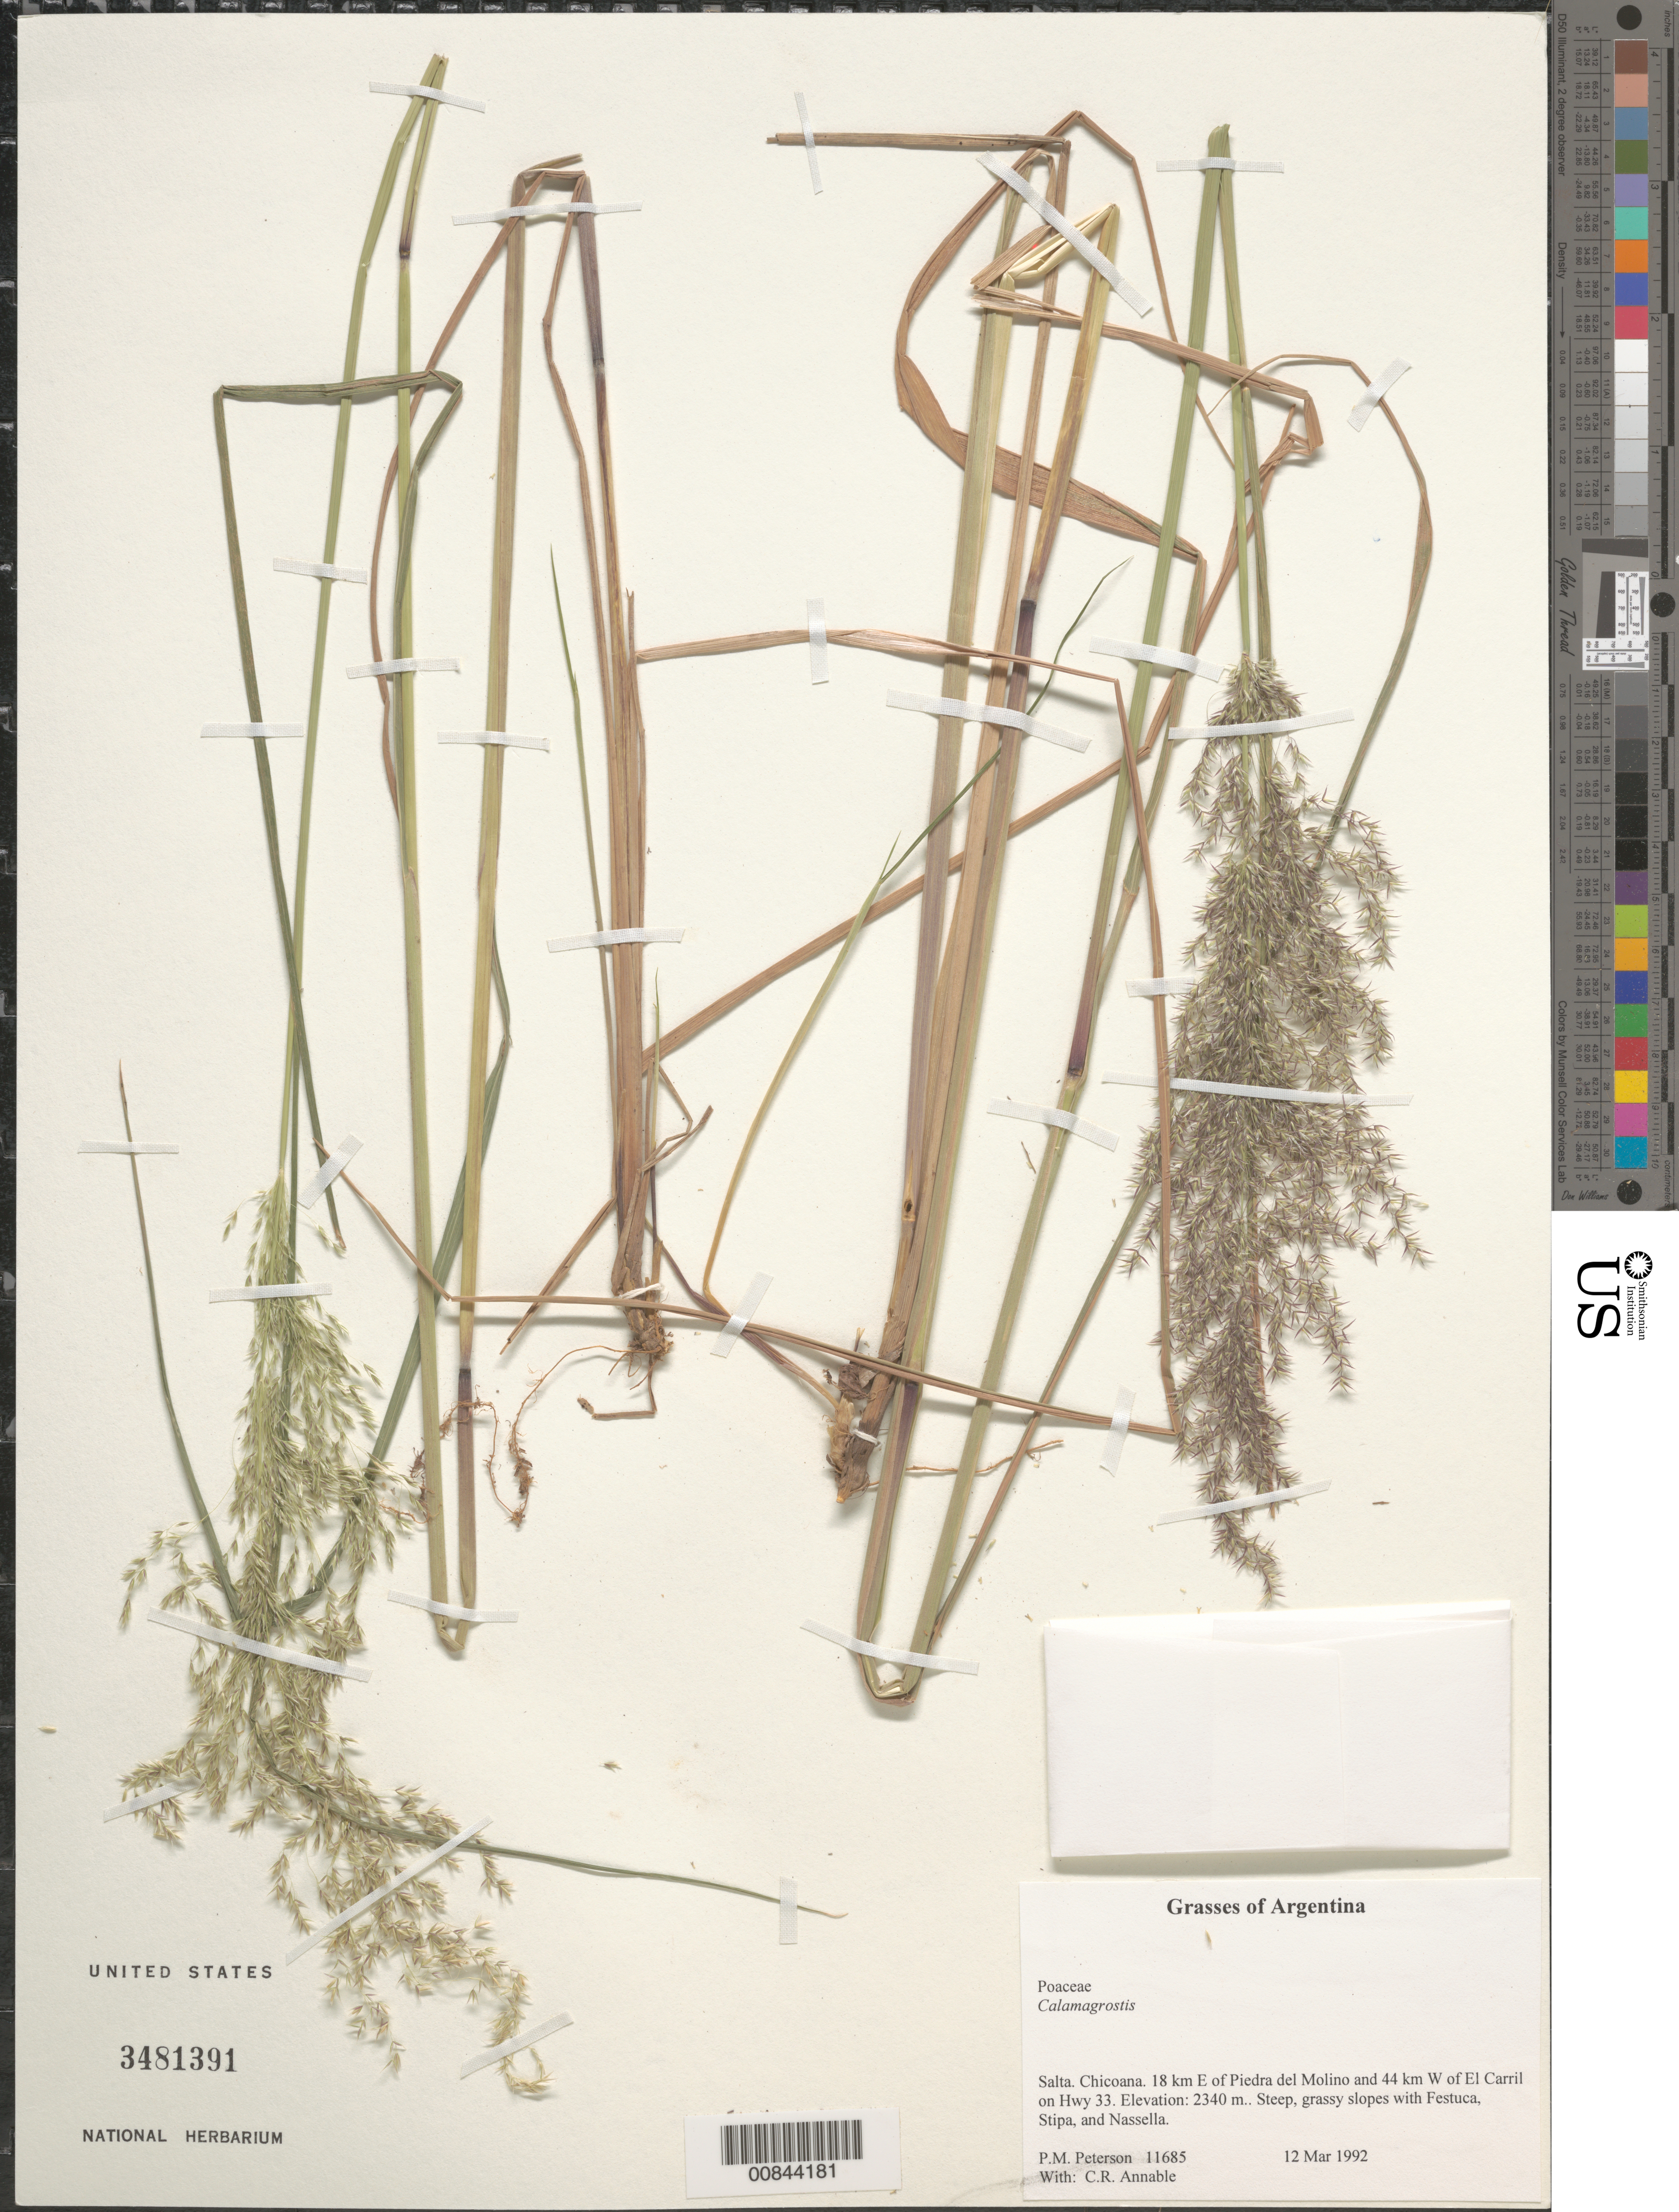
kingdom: Plantae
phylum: Tracheophyta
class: Liliopsida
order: Poales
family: Poaceae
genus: Calamagrostis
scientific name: Calamagrostis sp.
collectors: P. M. Peterson & C. R. Annable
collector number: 11685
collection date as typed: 12 Mar 1992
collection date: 1992-03-12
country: Argentina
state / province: Salta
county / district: Chicoana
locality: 18 km E of Piedra del Molino and 44 km W of El Carril on Hwy 33.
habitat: Steep, grassy slopes with Festuca, Stipa, and Nassella.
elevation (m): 2340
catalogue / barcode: US 3481391